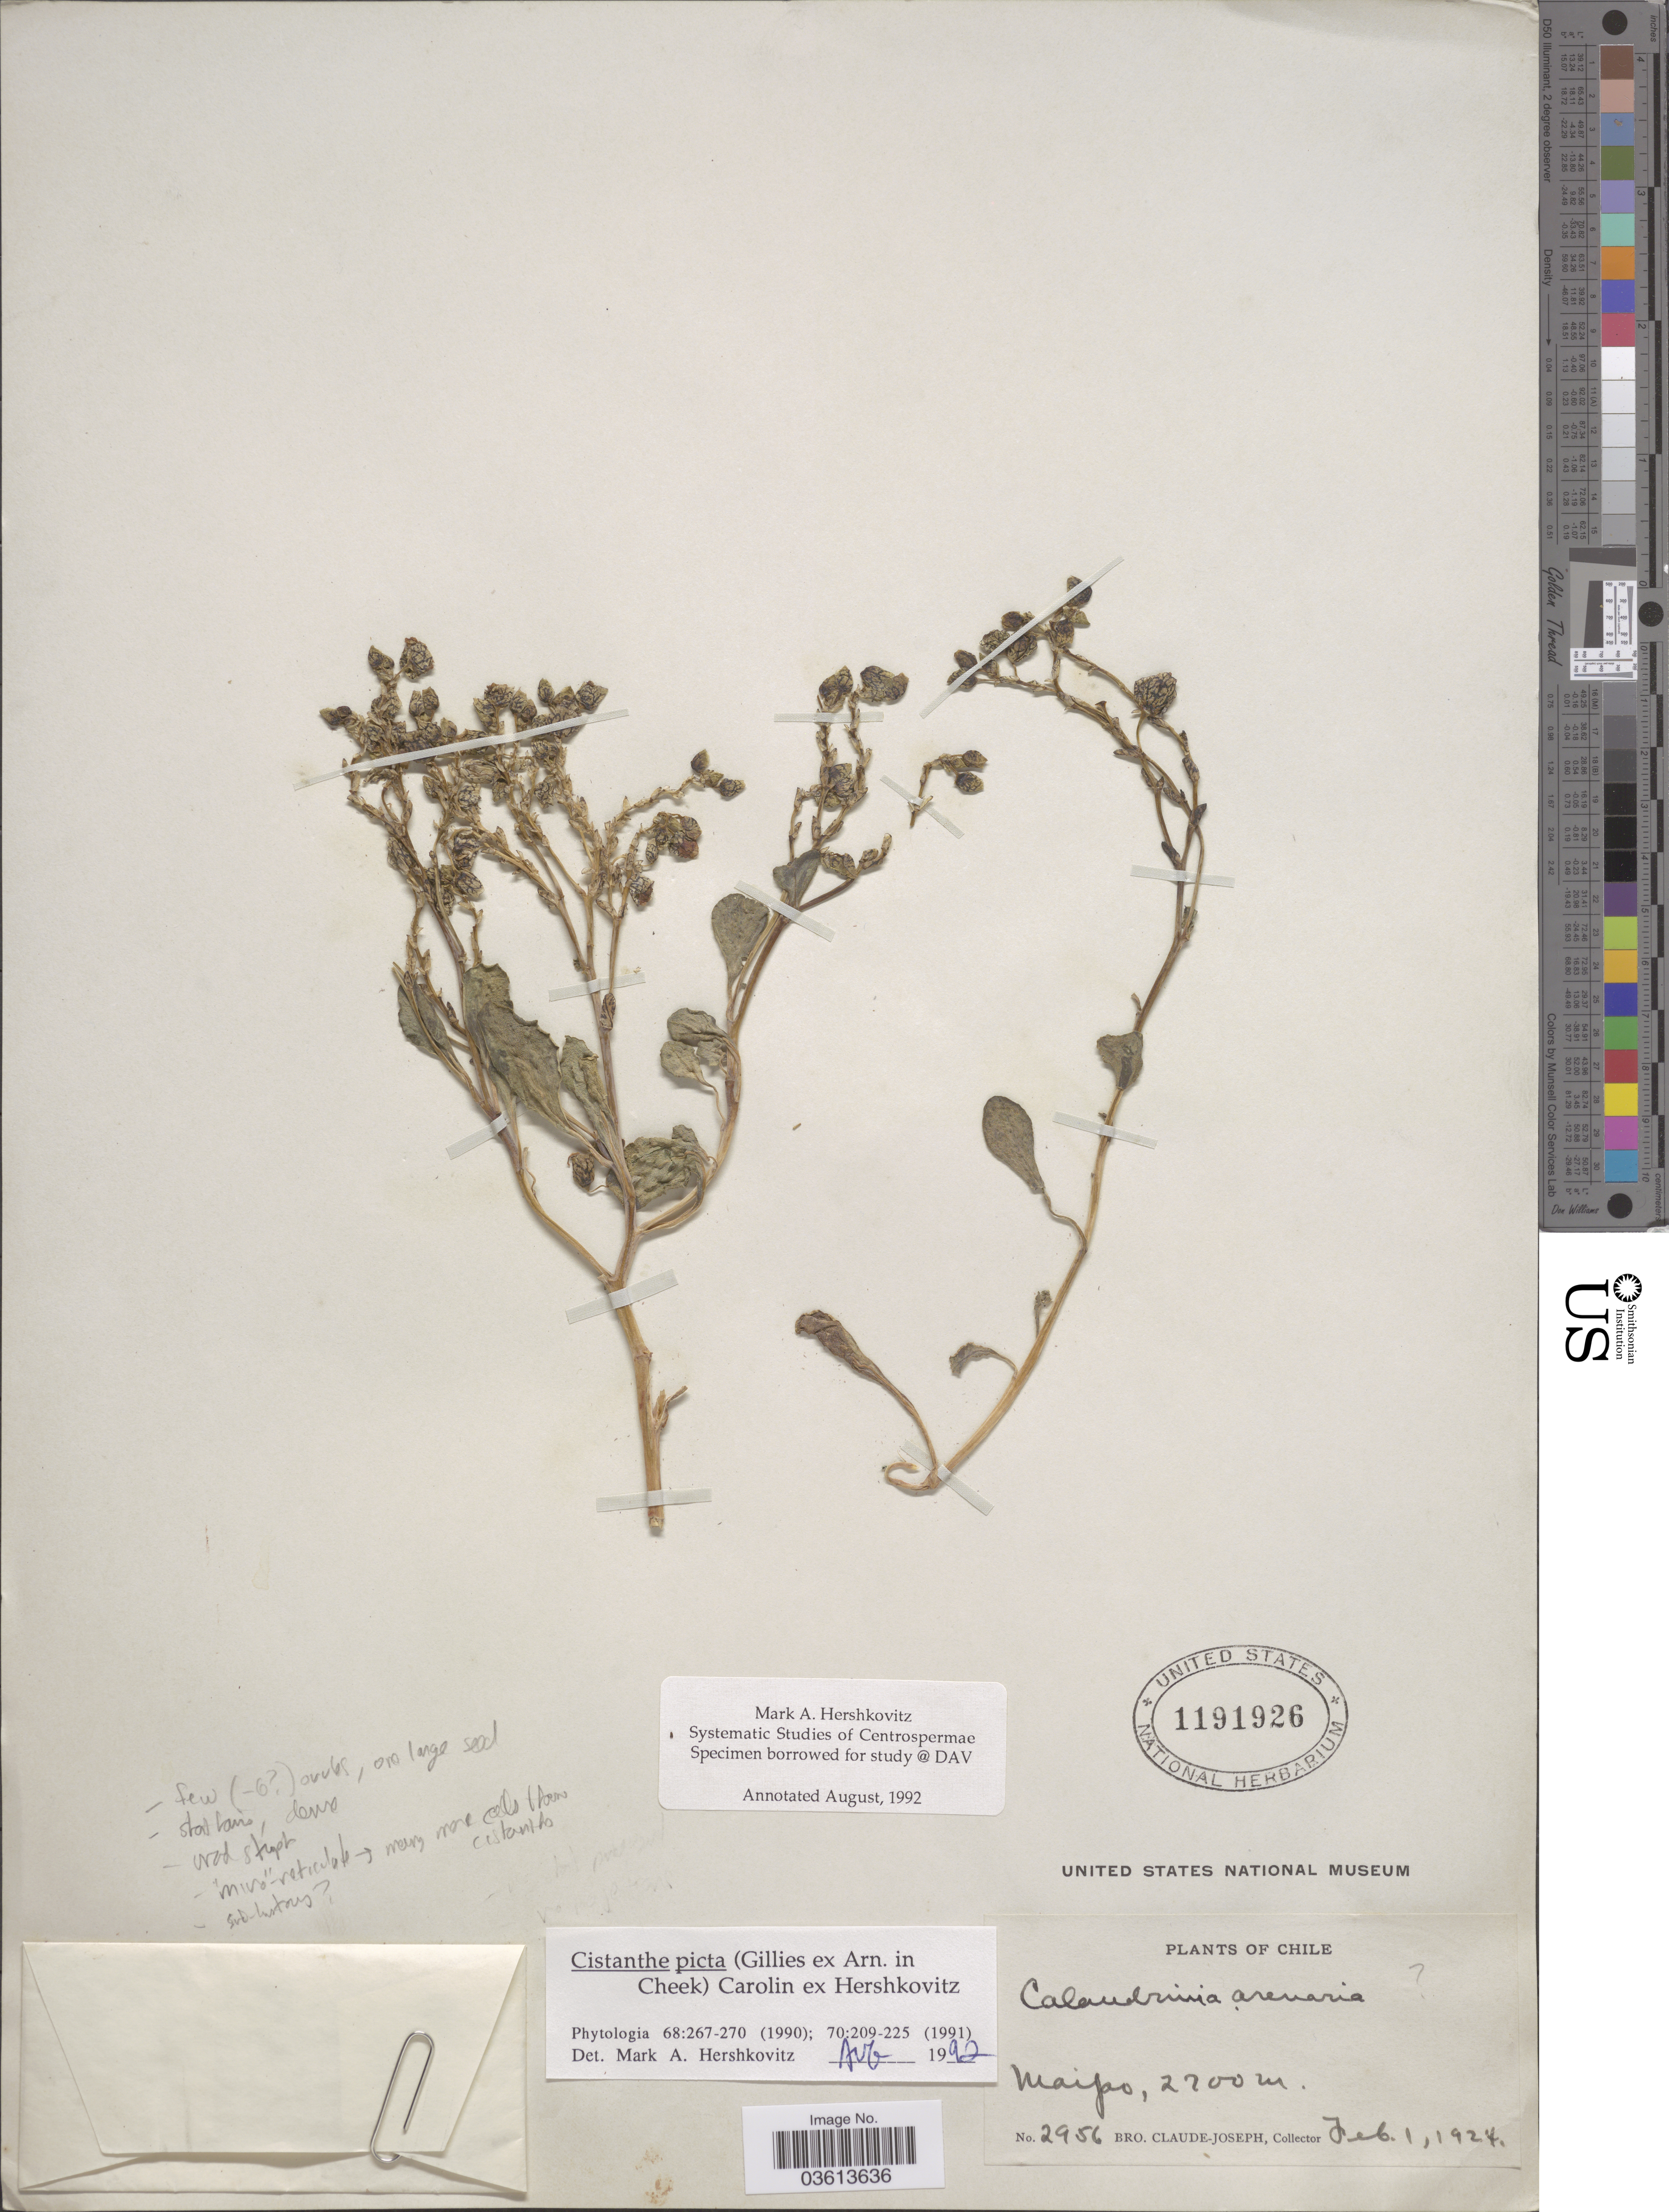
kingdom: Plantae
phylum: Tracheophyta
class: Magnoliopsida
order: Caryophyllales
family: Montiaceae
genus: Cistanthe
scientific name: Cistanthe picta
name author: (Gillies ex Arn.) Carolin ex Hershk.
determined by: Hershkovitz, M. A.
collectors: Bro. Claude-Joseph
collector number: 2956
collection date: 1924-02-01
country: Chile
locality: Maipo.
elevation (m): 2700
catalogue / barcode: US 1191926